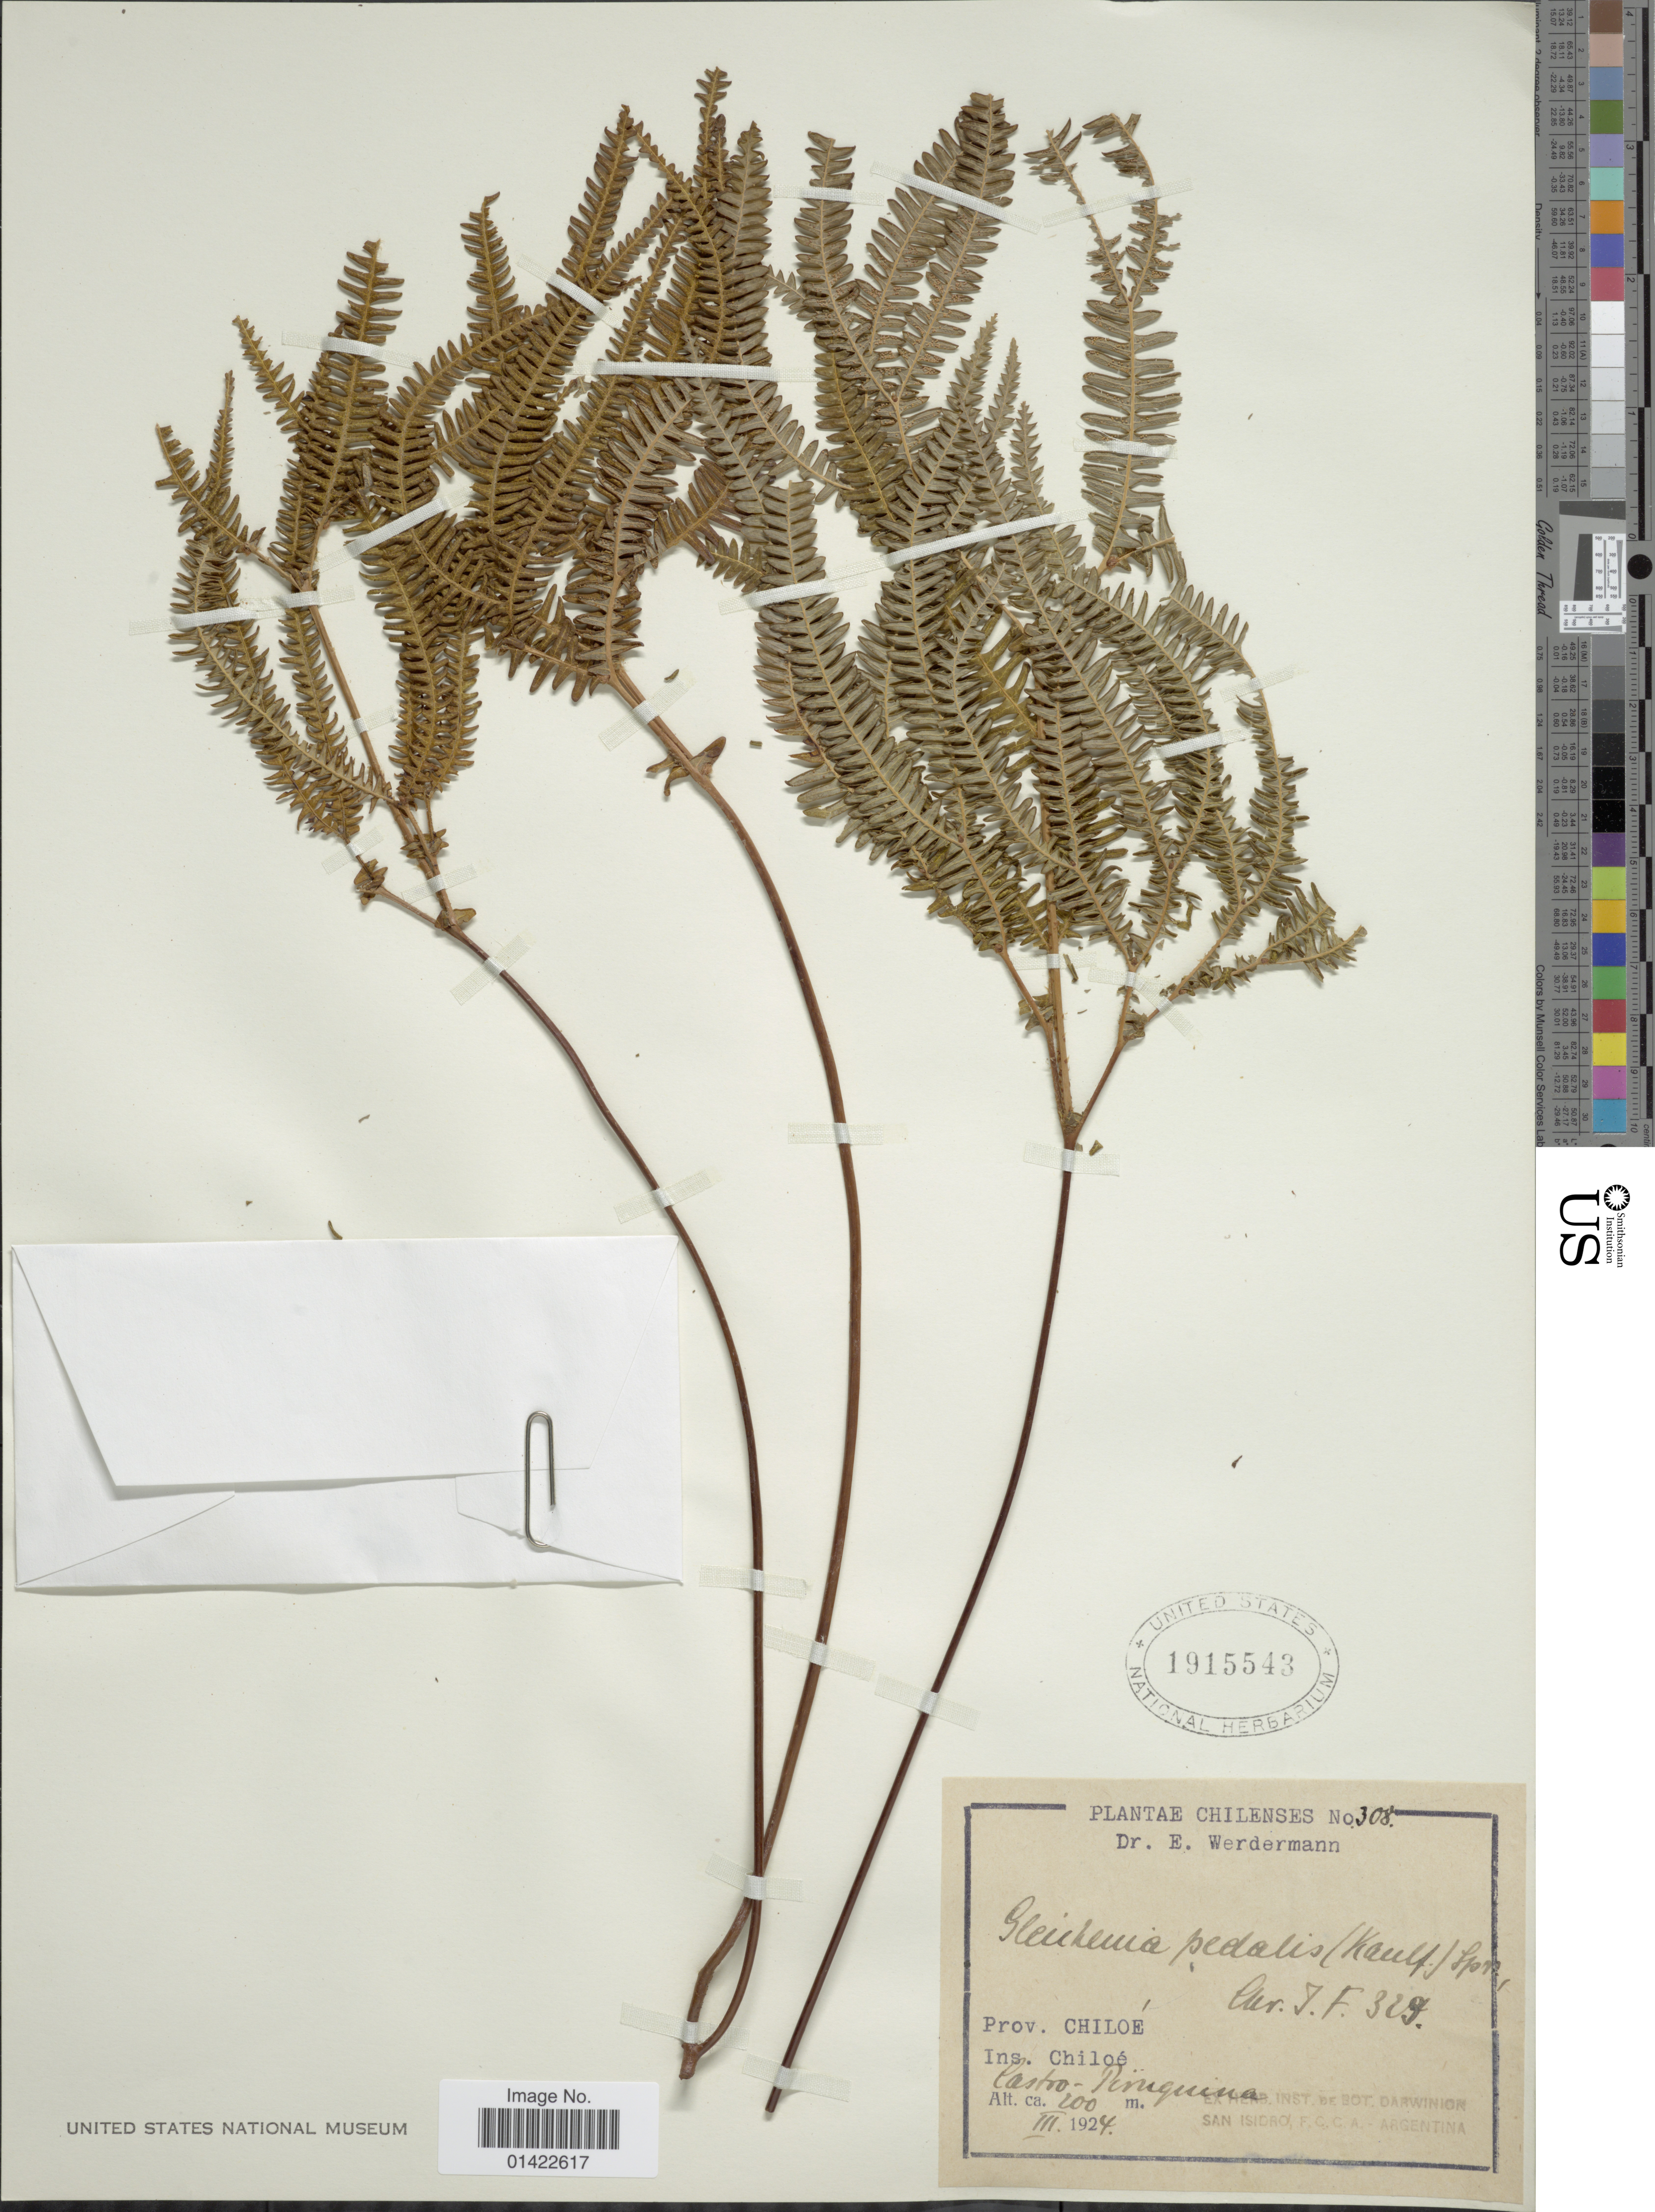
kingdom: Plantae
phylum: Tracheophyta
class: Polypodiopsida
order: Gleicheniales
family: Gleicheniaceae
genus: Sticherus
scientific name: Sticherus squamulosus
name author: (Desv.) Nakai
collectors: E. Werdermann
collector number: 308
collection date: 1924-03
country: Chile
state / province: Arica y Parinacota (XV)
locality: Castro-Piruquina.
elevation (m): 200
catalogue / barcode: US 1915543